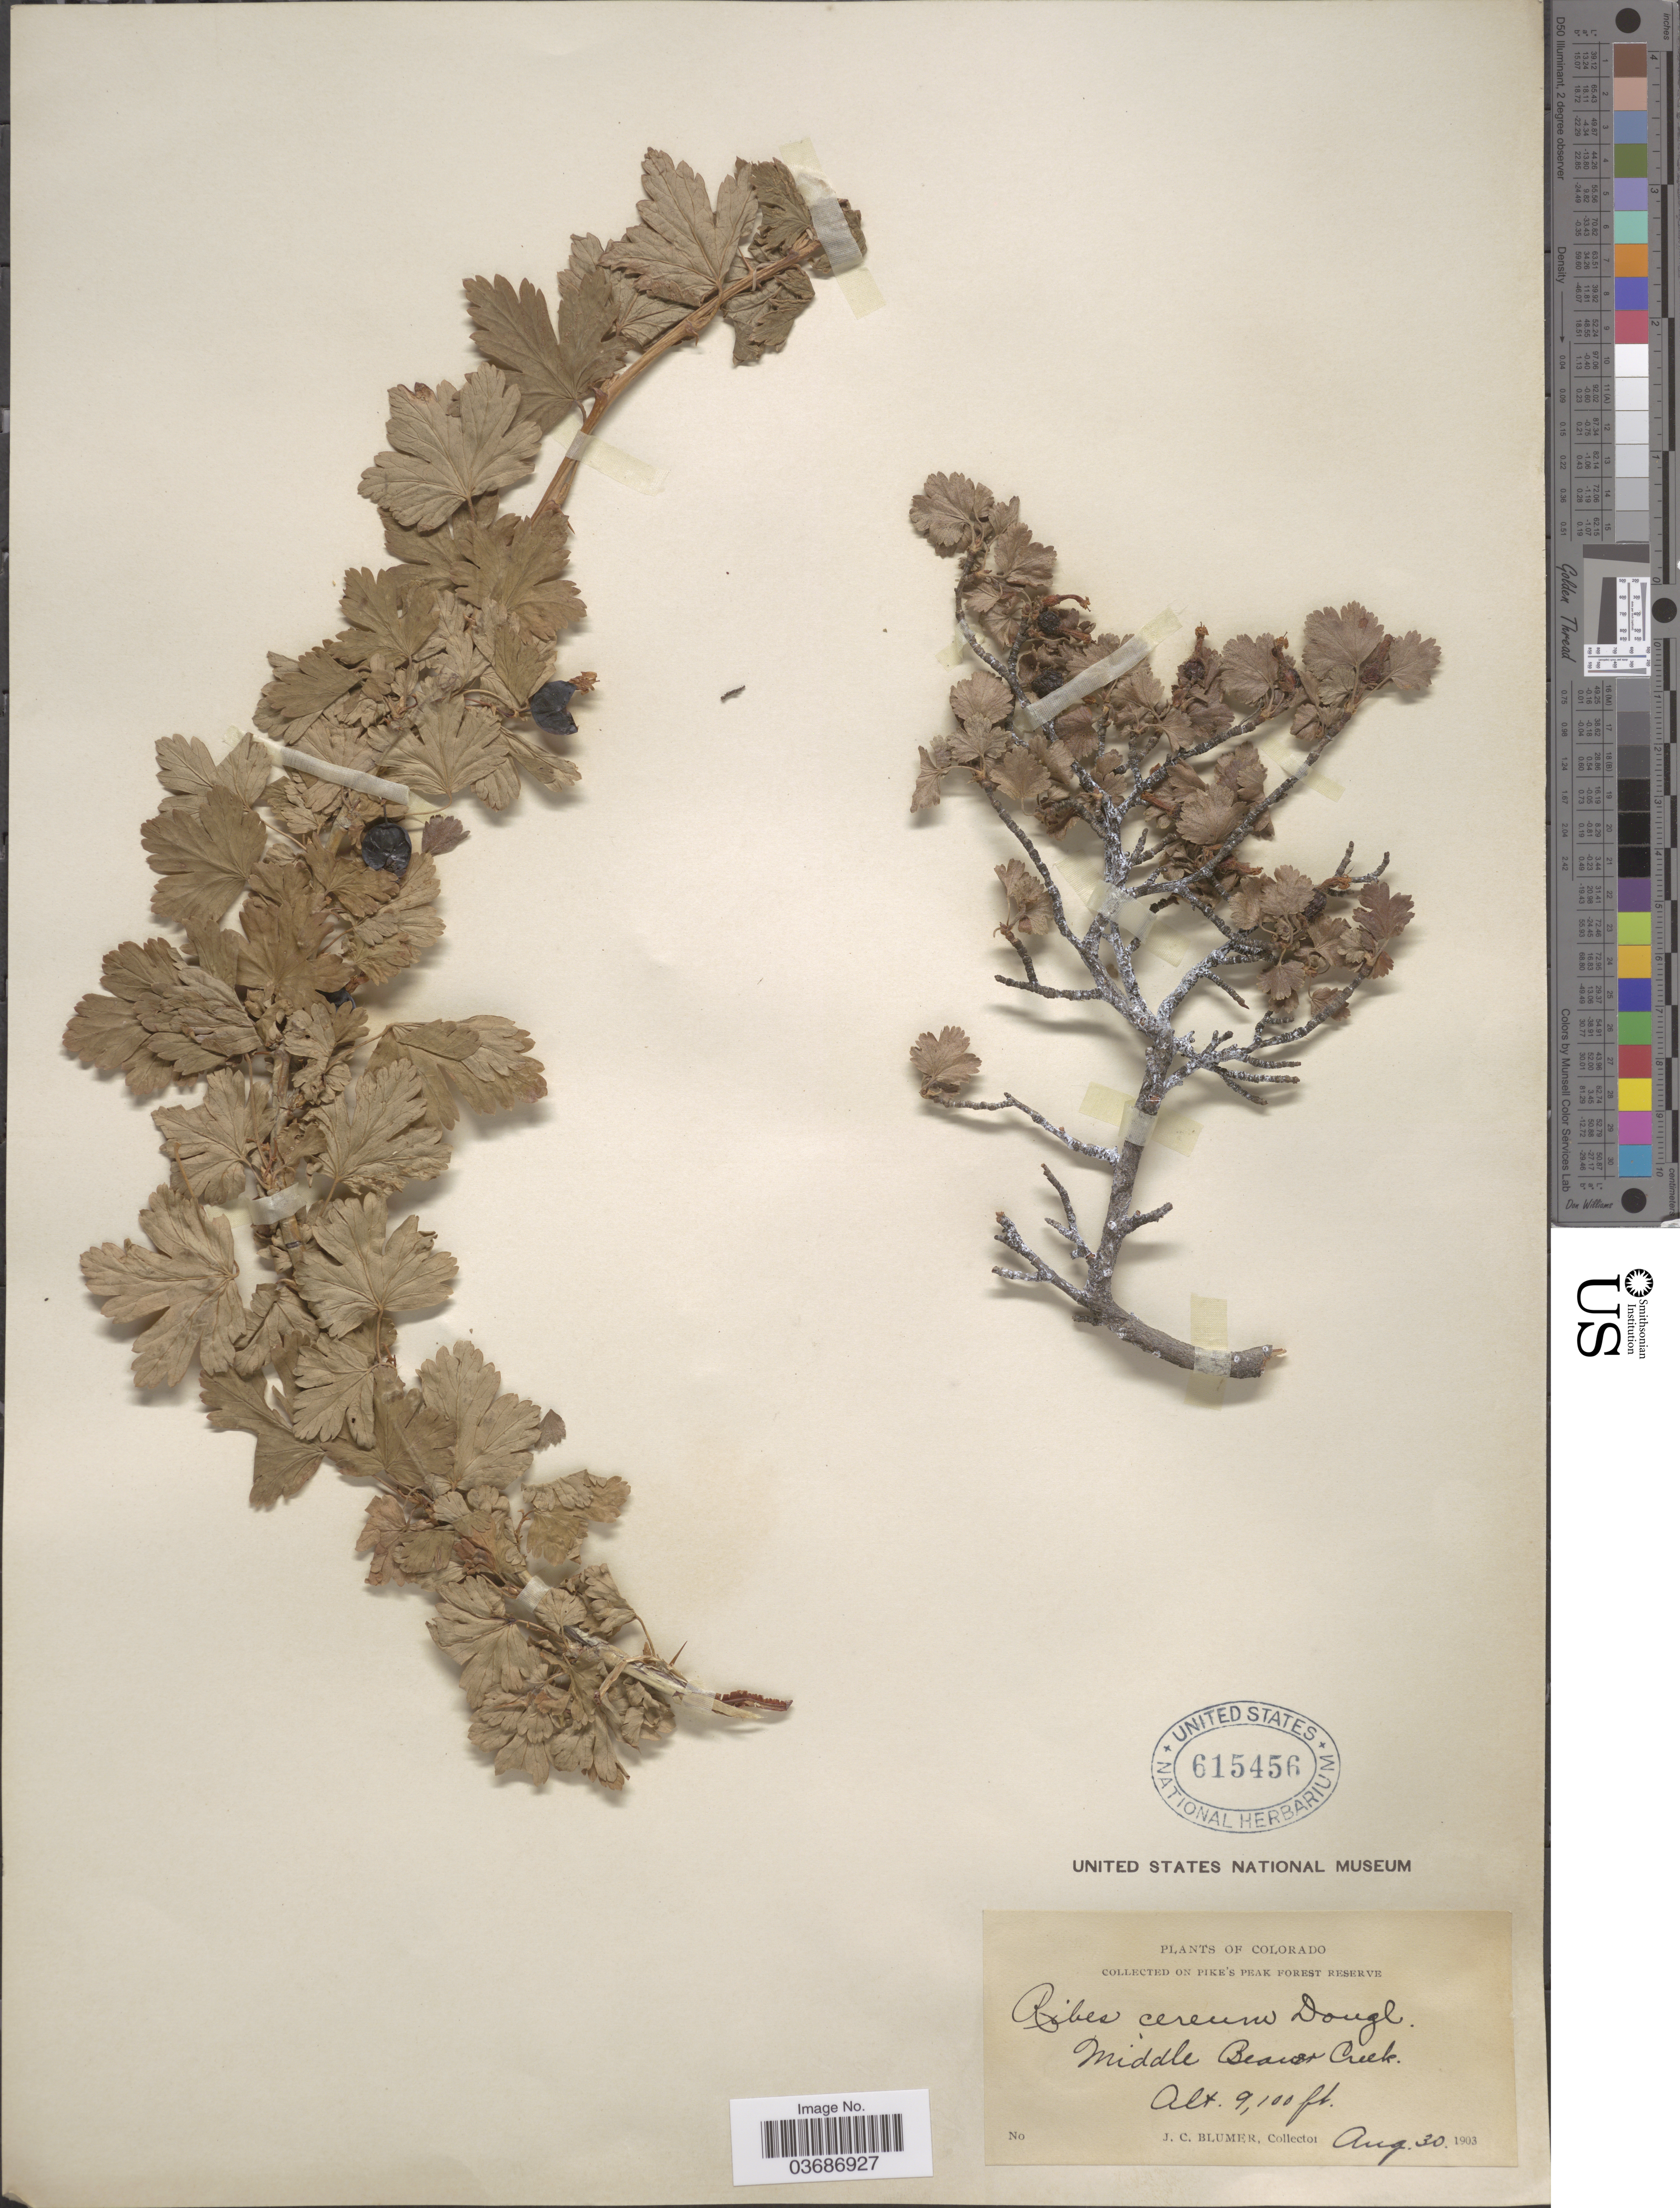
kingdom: Plantae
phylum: Tracheophyta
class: Magnoliopsida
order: Saxifragales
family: Grossulariaceae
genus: Ribes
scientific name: Ribes cereum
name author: Douglas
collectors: J. C. Blumer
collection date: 1903-08-30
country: United States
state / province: Colorado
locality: On Pike's Peak Forest Reserve. Middle Beaver Creek.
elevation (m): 2774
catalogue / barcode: US 615456